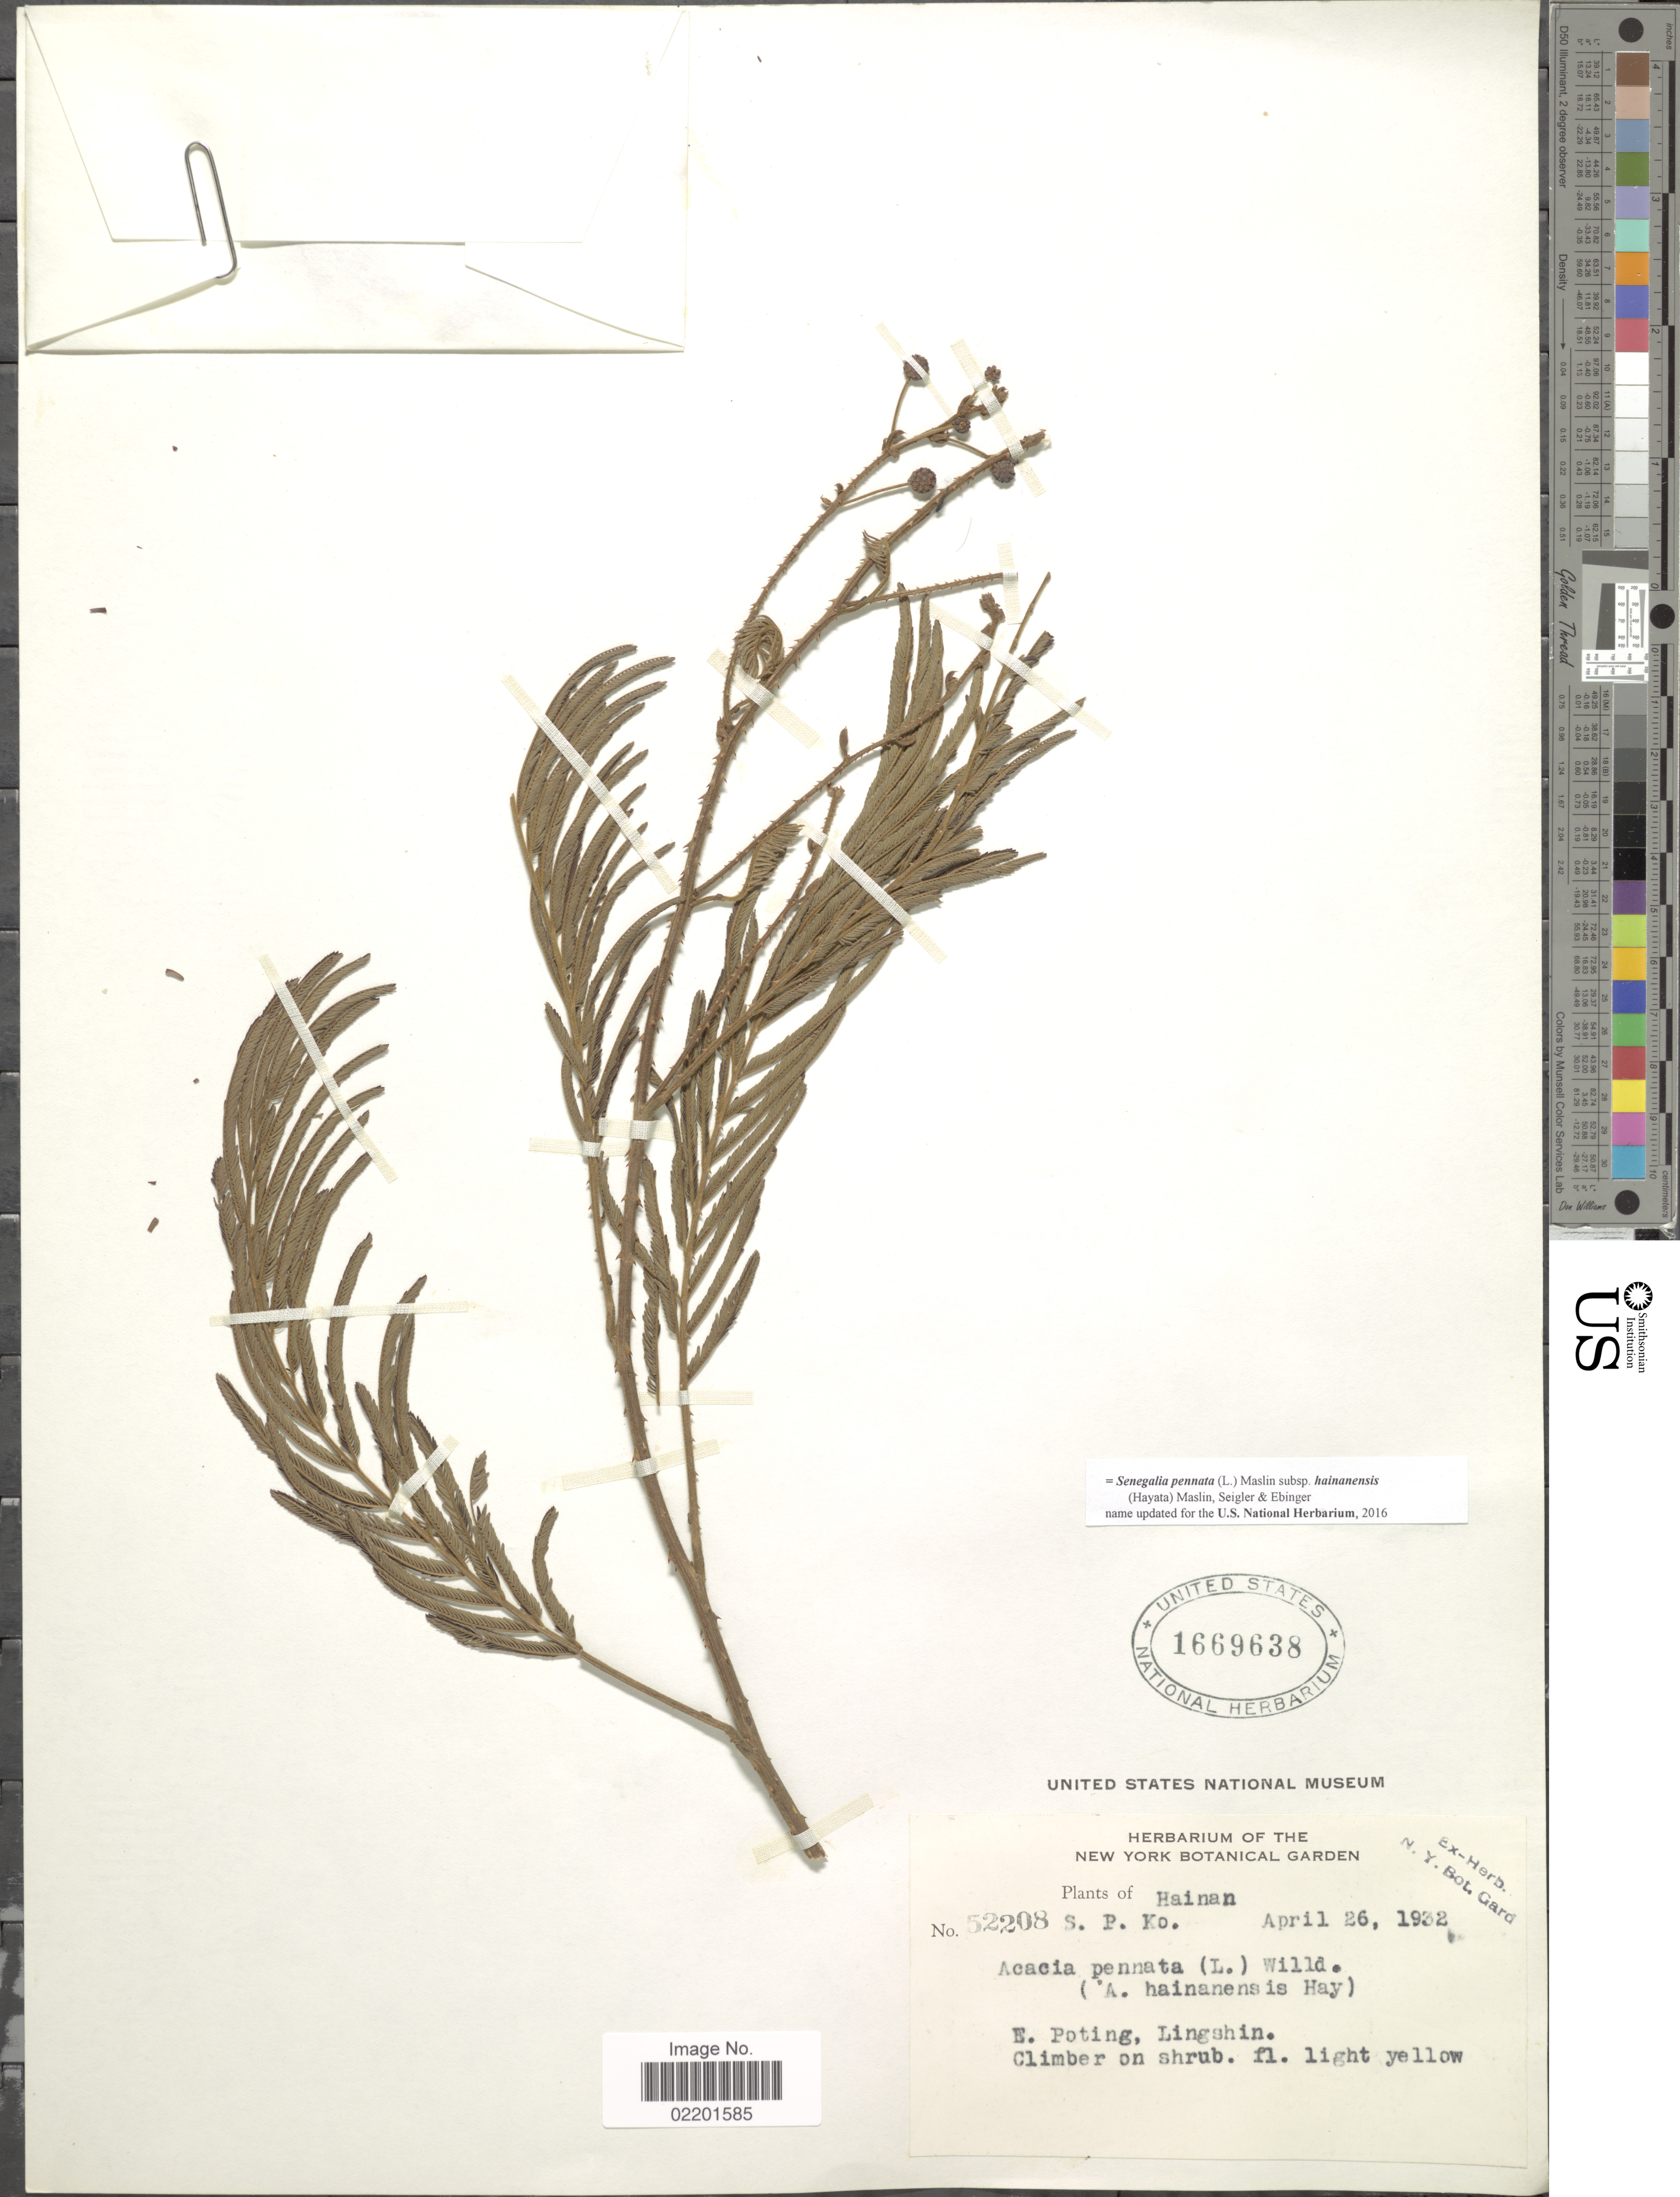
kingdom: Plantae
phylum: Tracheophyta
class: Magnoliopsida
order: Fabales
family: Fabaceae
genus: Senegalia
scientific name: Senegalia pennata subsp. hainanensis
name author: (Hayata) Maslin et al.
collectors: E. Poting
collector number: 52208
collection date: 1932-04-26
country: China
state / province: Hainan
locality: Lingshin [unsure placement]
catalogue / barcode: US 1669638